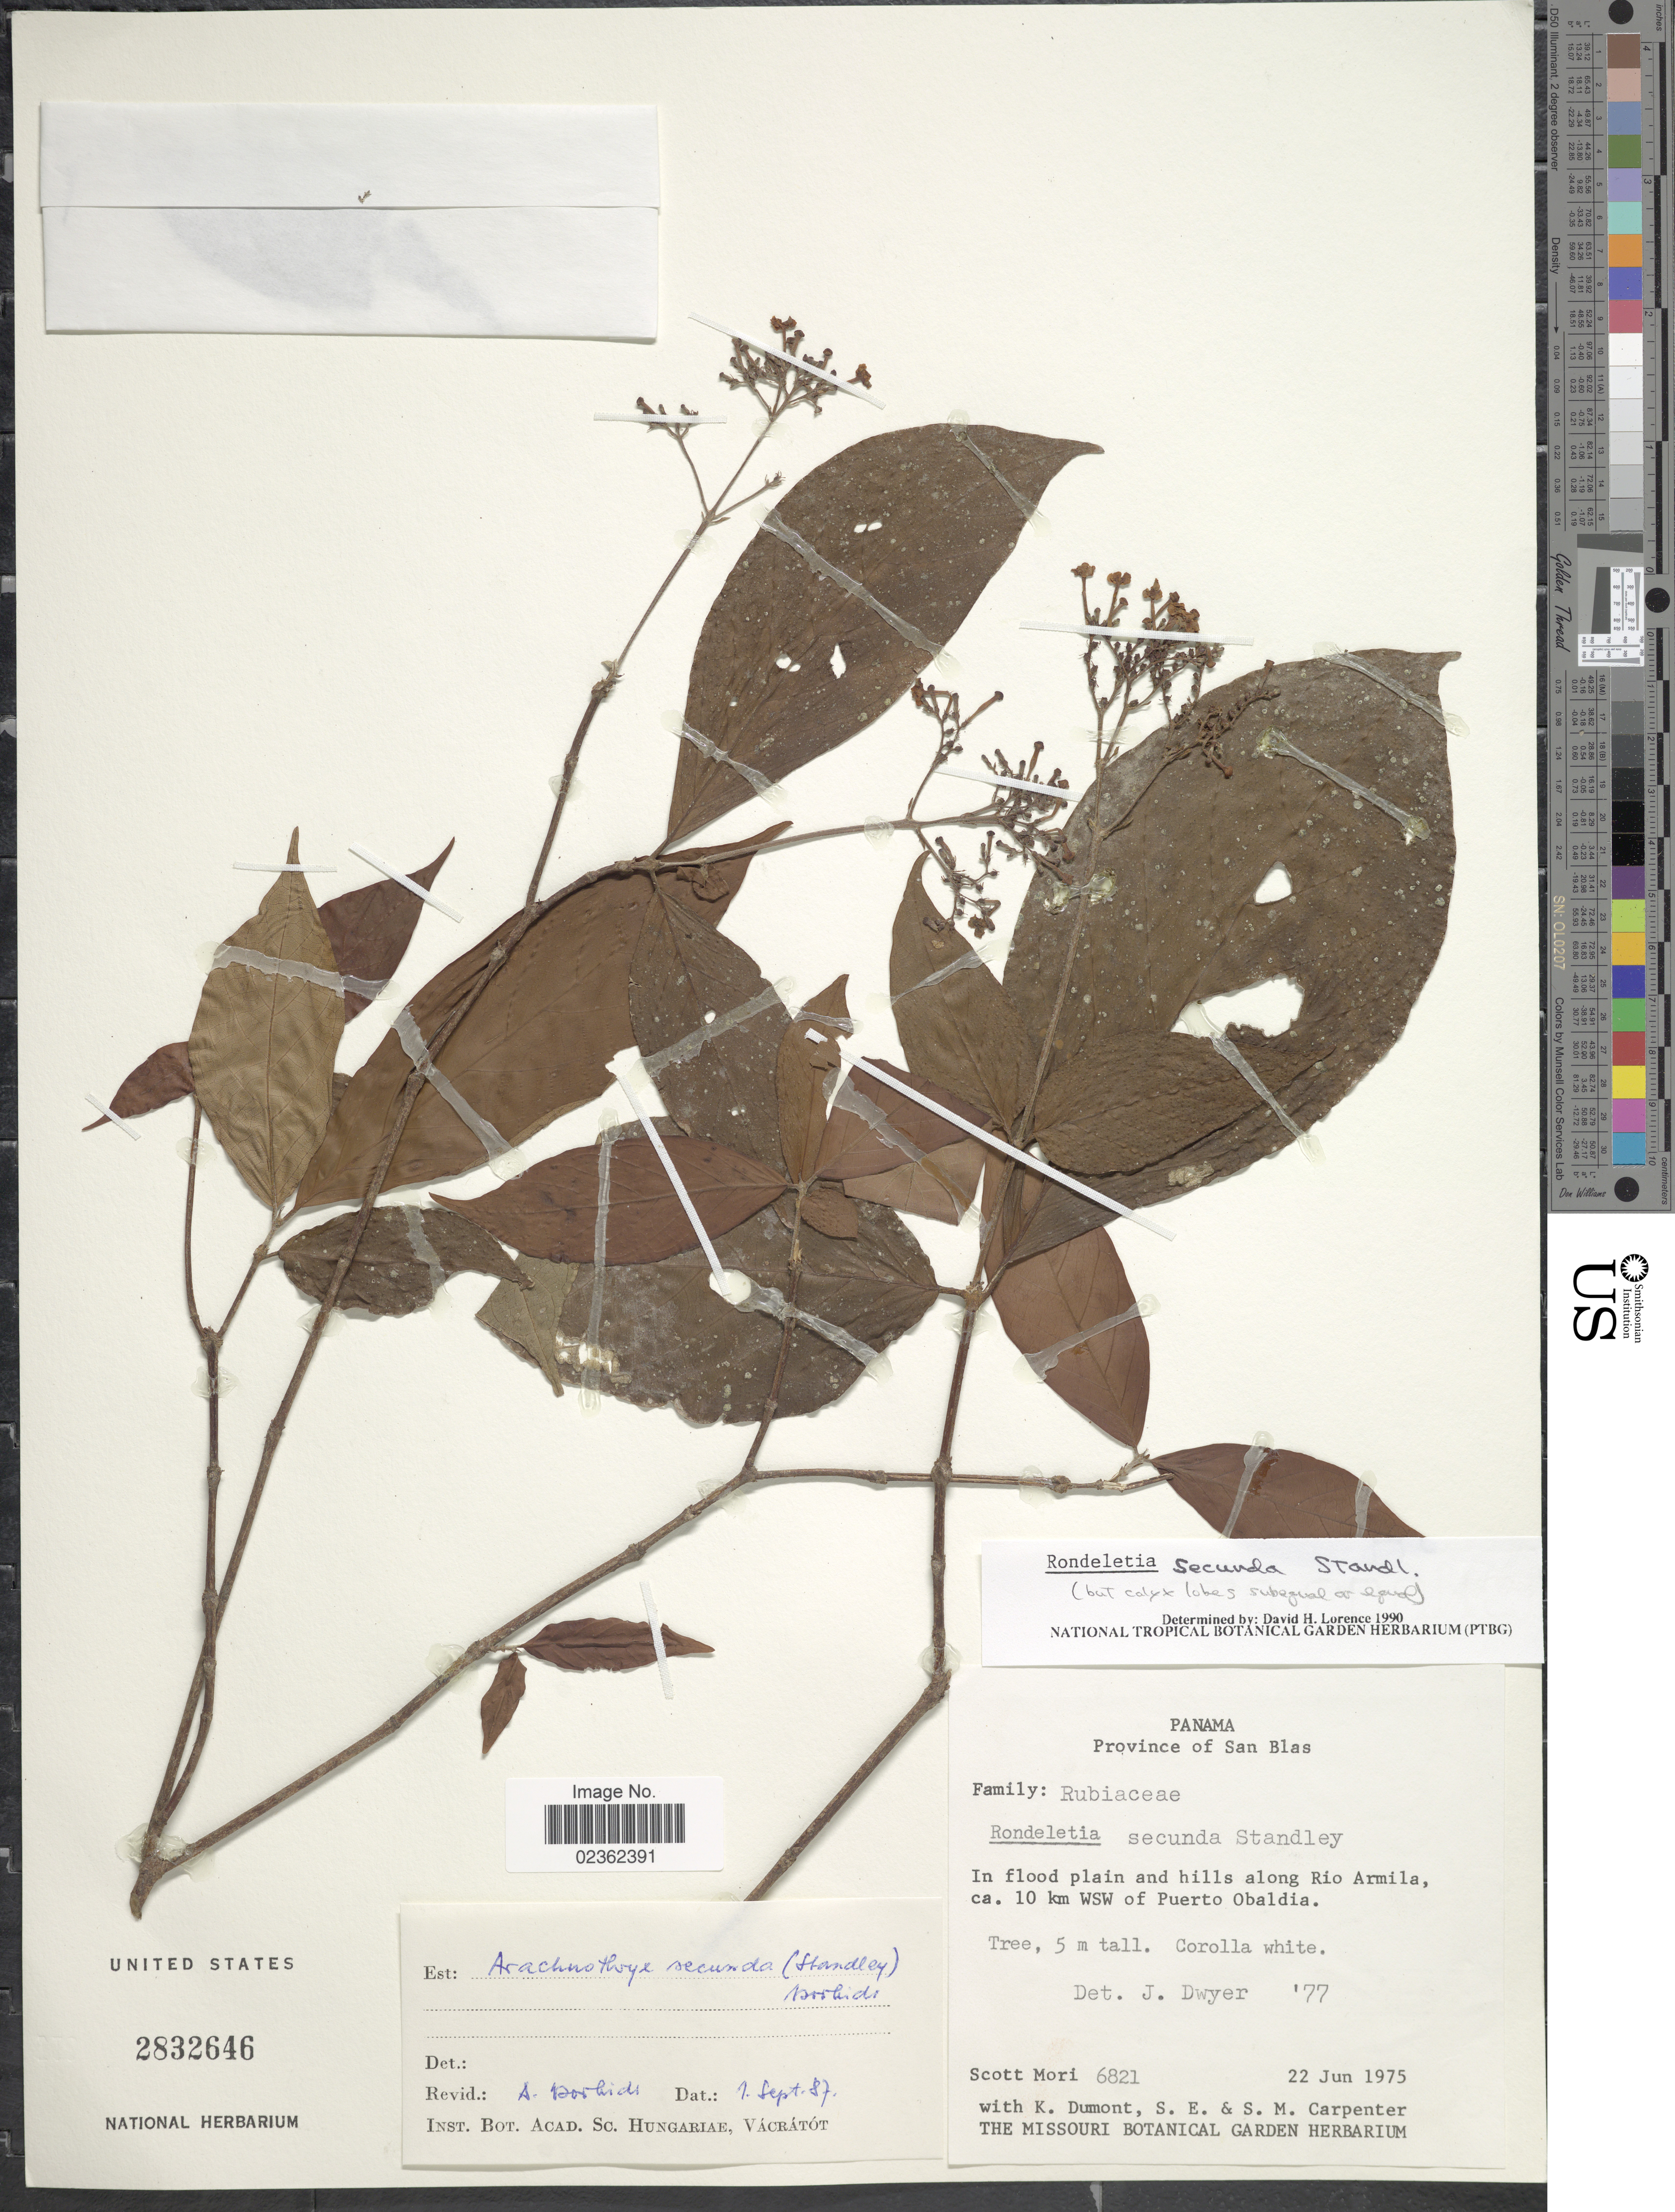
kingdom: Plantae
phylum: Tracheophyta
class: Magnoliopsida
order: Gentianales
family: Rubiaceae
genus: Arachnothryx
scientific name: Arachnothryx secunda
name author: (Standl.) Borhidi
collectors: S. Mori, K. P. Dumont, S. Carpenter & S. Carpenter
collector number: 6821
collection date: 1975-06-22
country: Panama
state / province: Kuna Yala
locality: Province of San Blas, in flood plain and hills along Rio Armila, ca. 10 km WSW of Puerto Obaldia.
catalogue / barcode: US 2832646